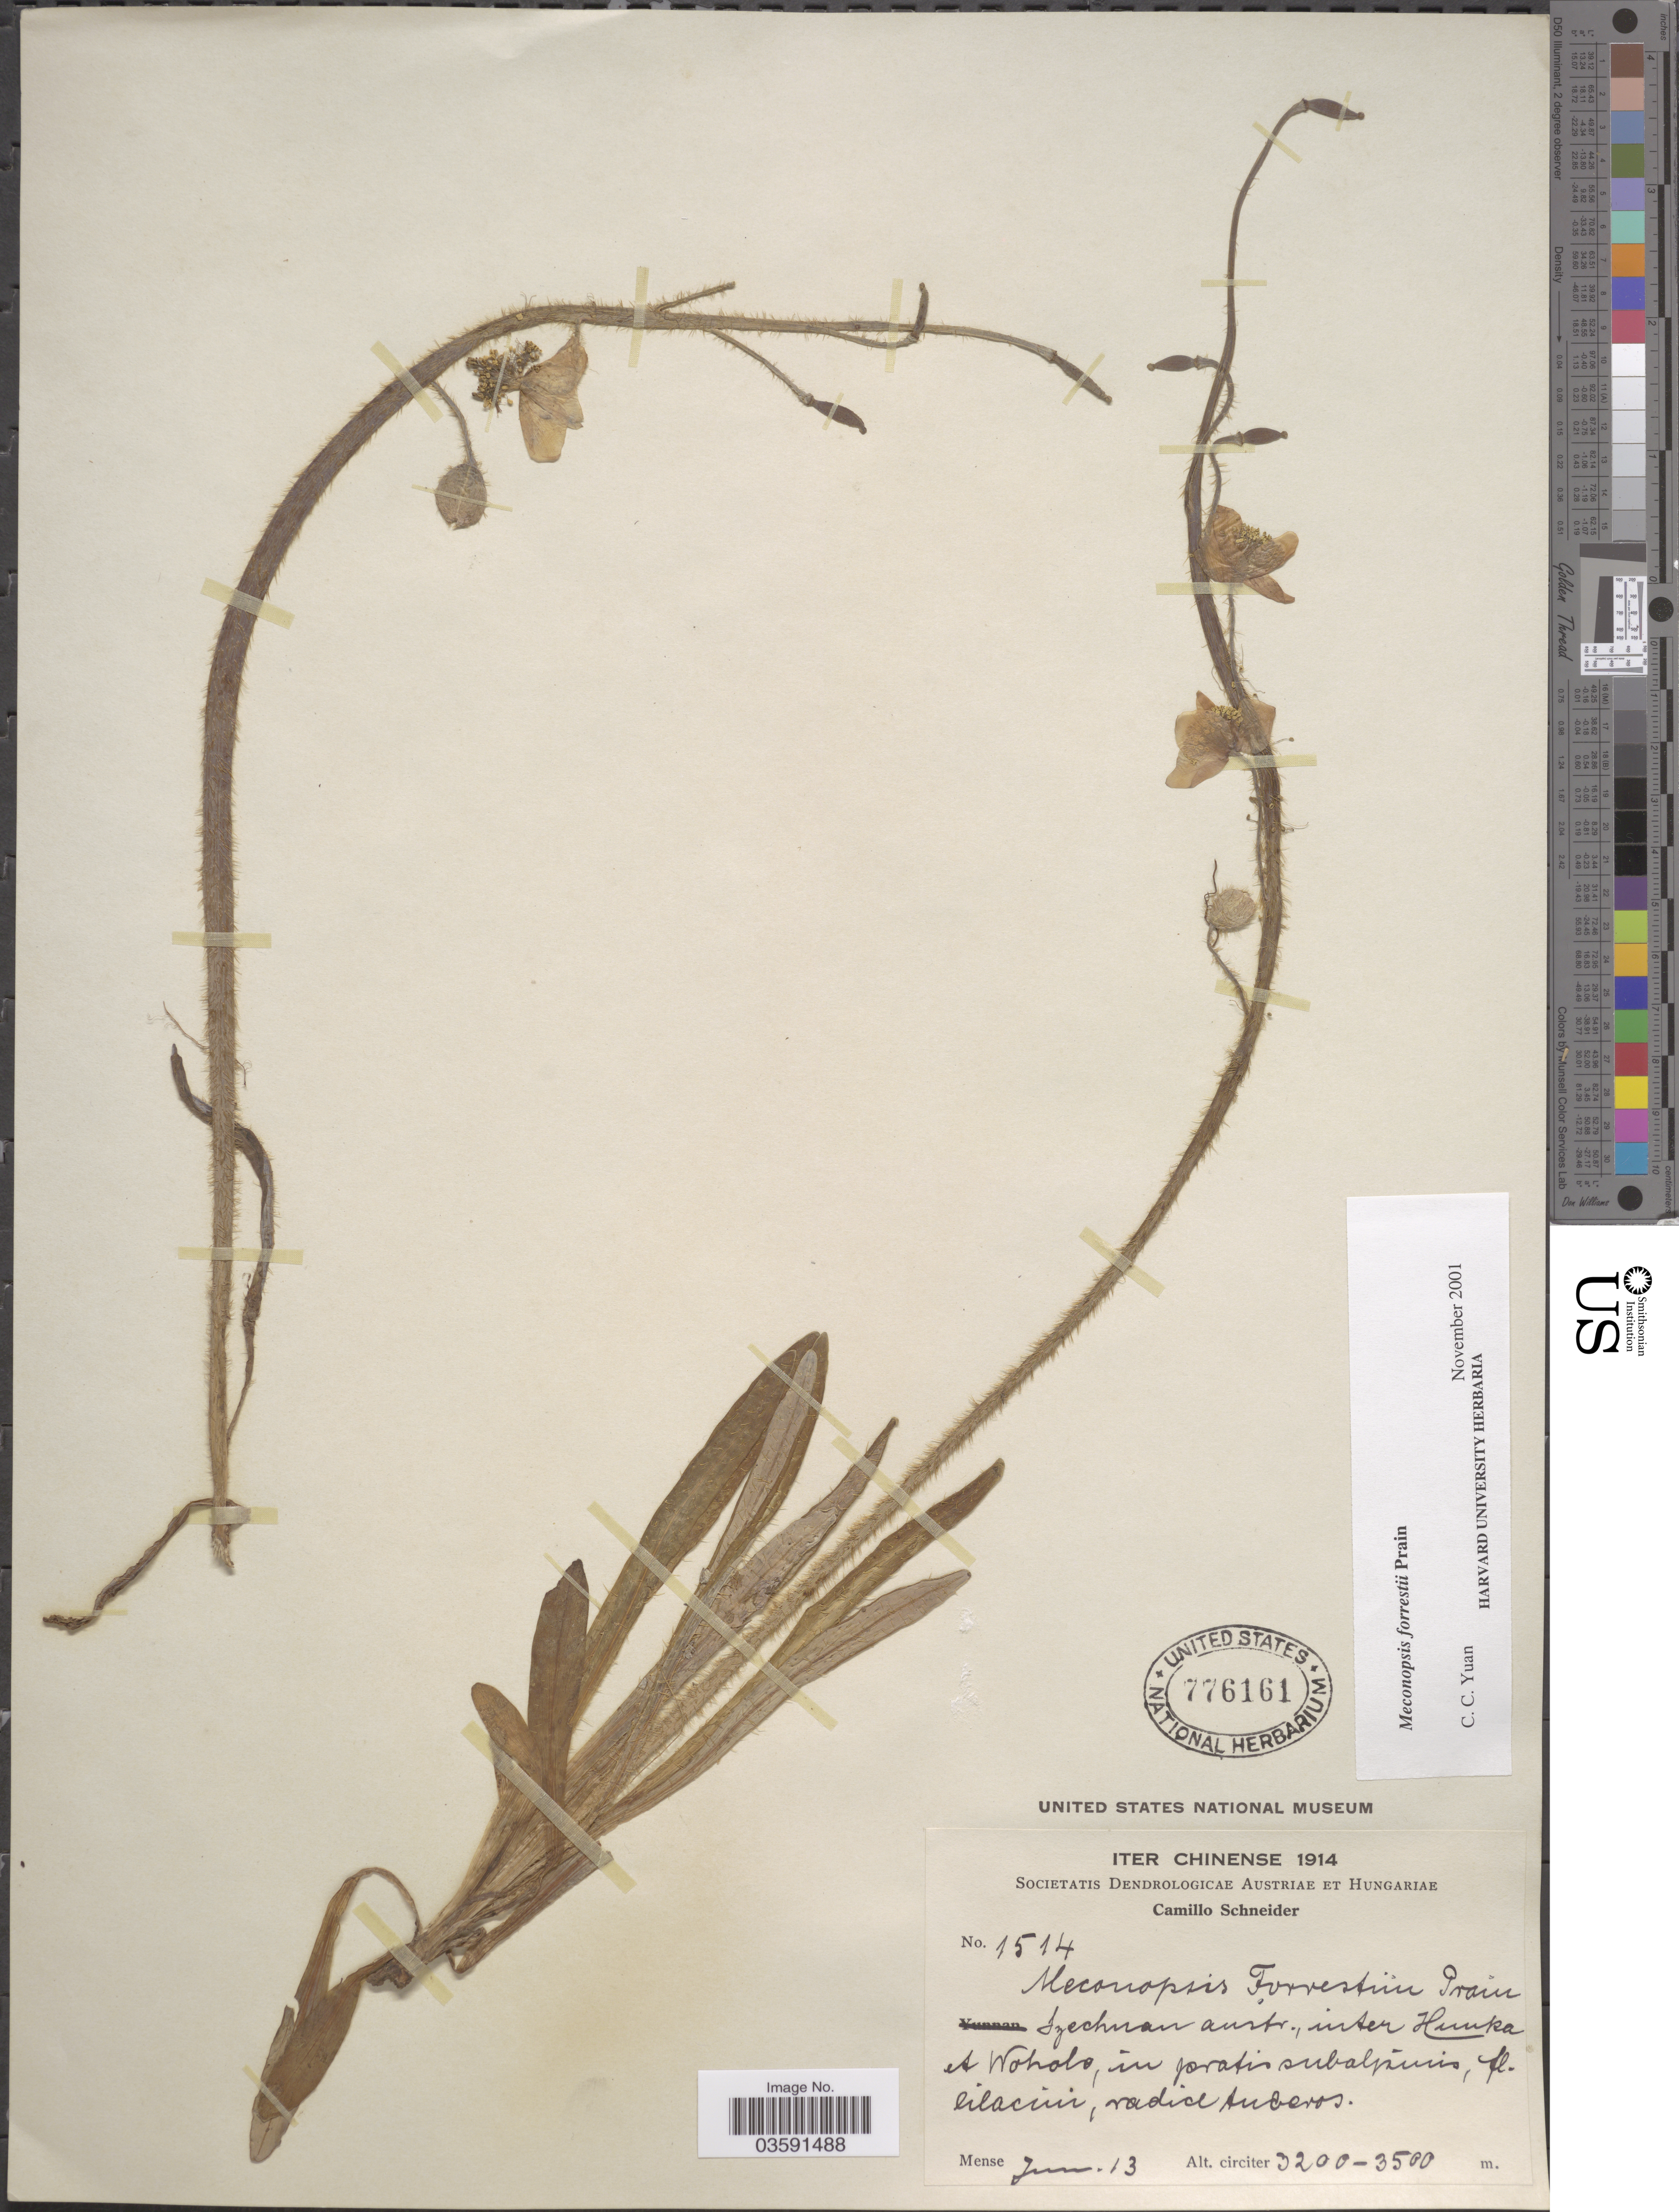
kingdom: Plantae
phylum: Tracheophyta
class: Magnoliopsida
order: Ranunculales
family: Papaveraceae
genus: Meconopsis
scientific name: Meconopsis forrestii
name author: Prain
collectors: C. K. Schneider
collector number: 1514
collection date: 1914-06-13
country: China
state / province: Sichuan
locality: Szechuan austr., inter Hunka [interpreted] et Woholo [interpreted], in pratis subalpinis.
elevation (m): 3200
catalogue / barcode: US 776161